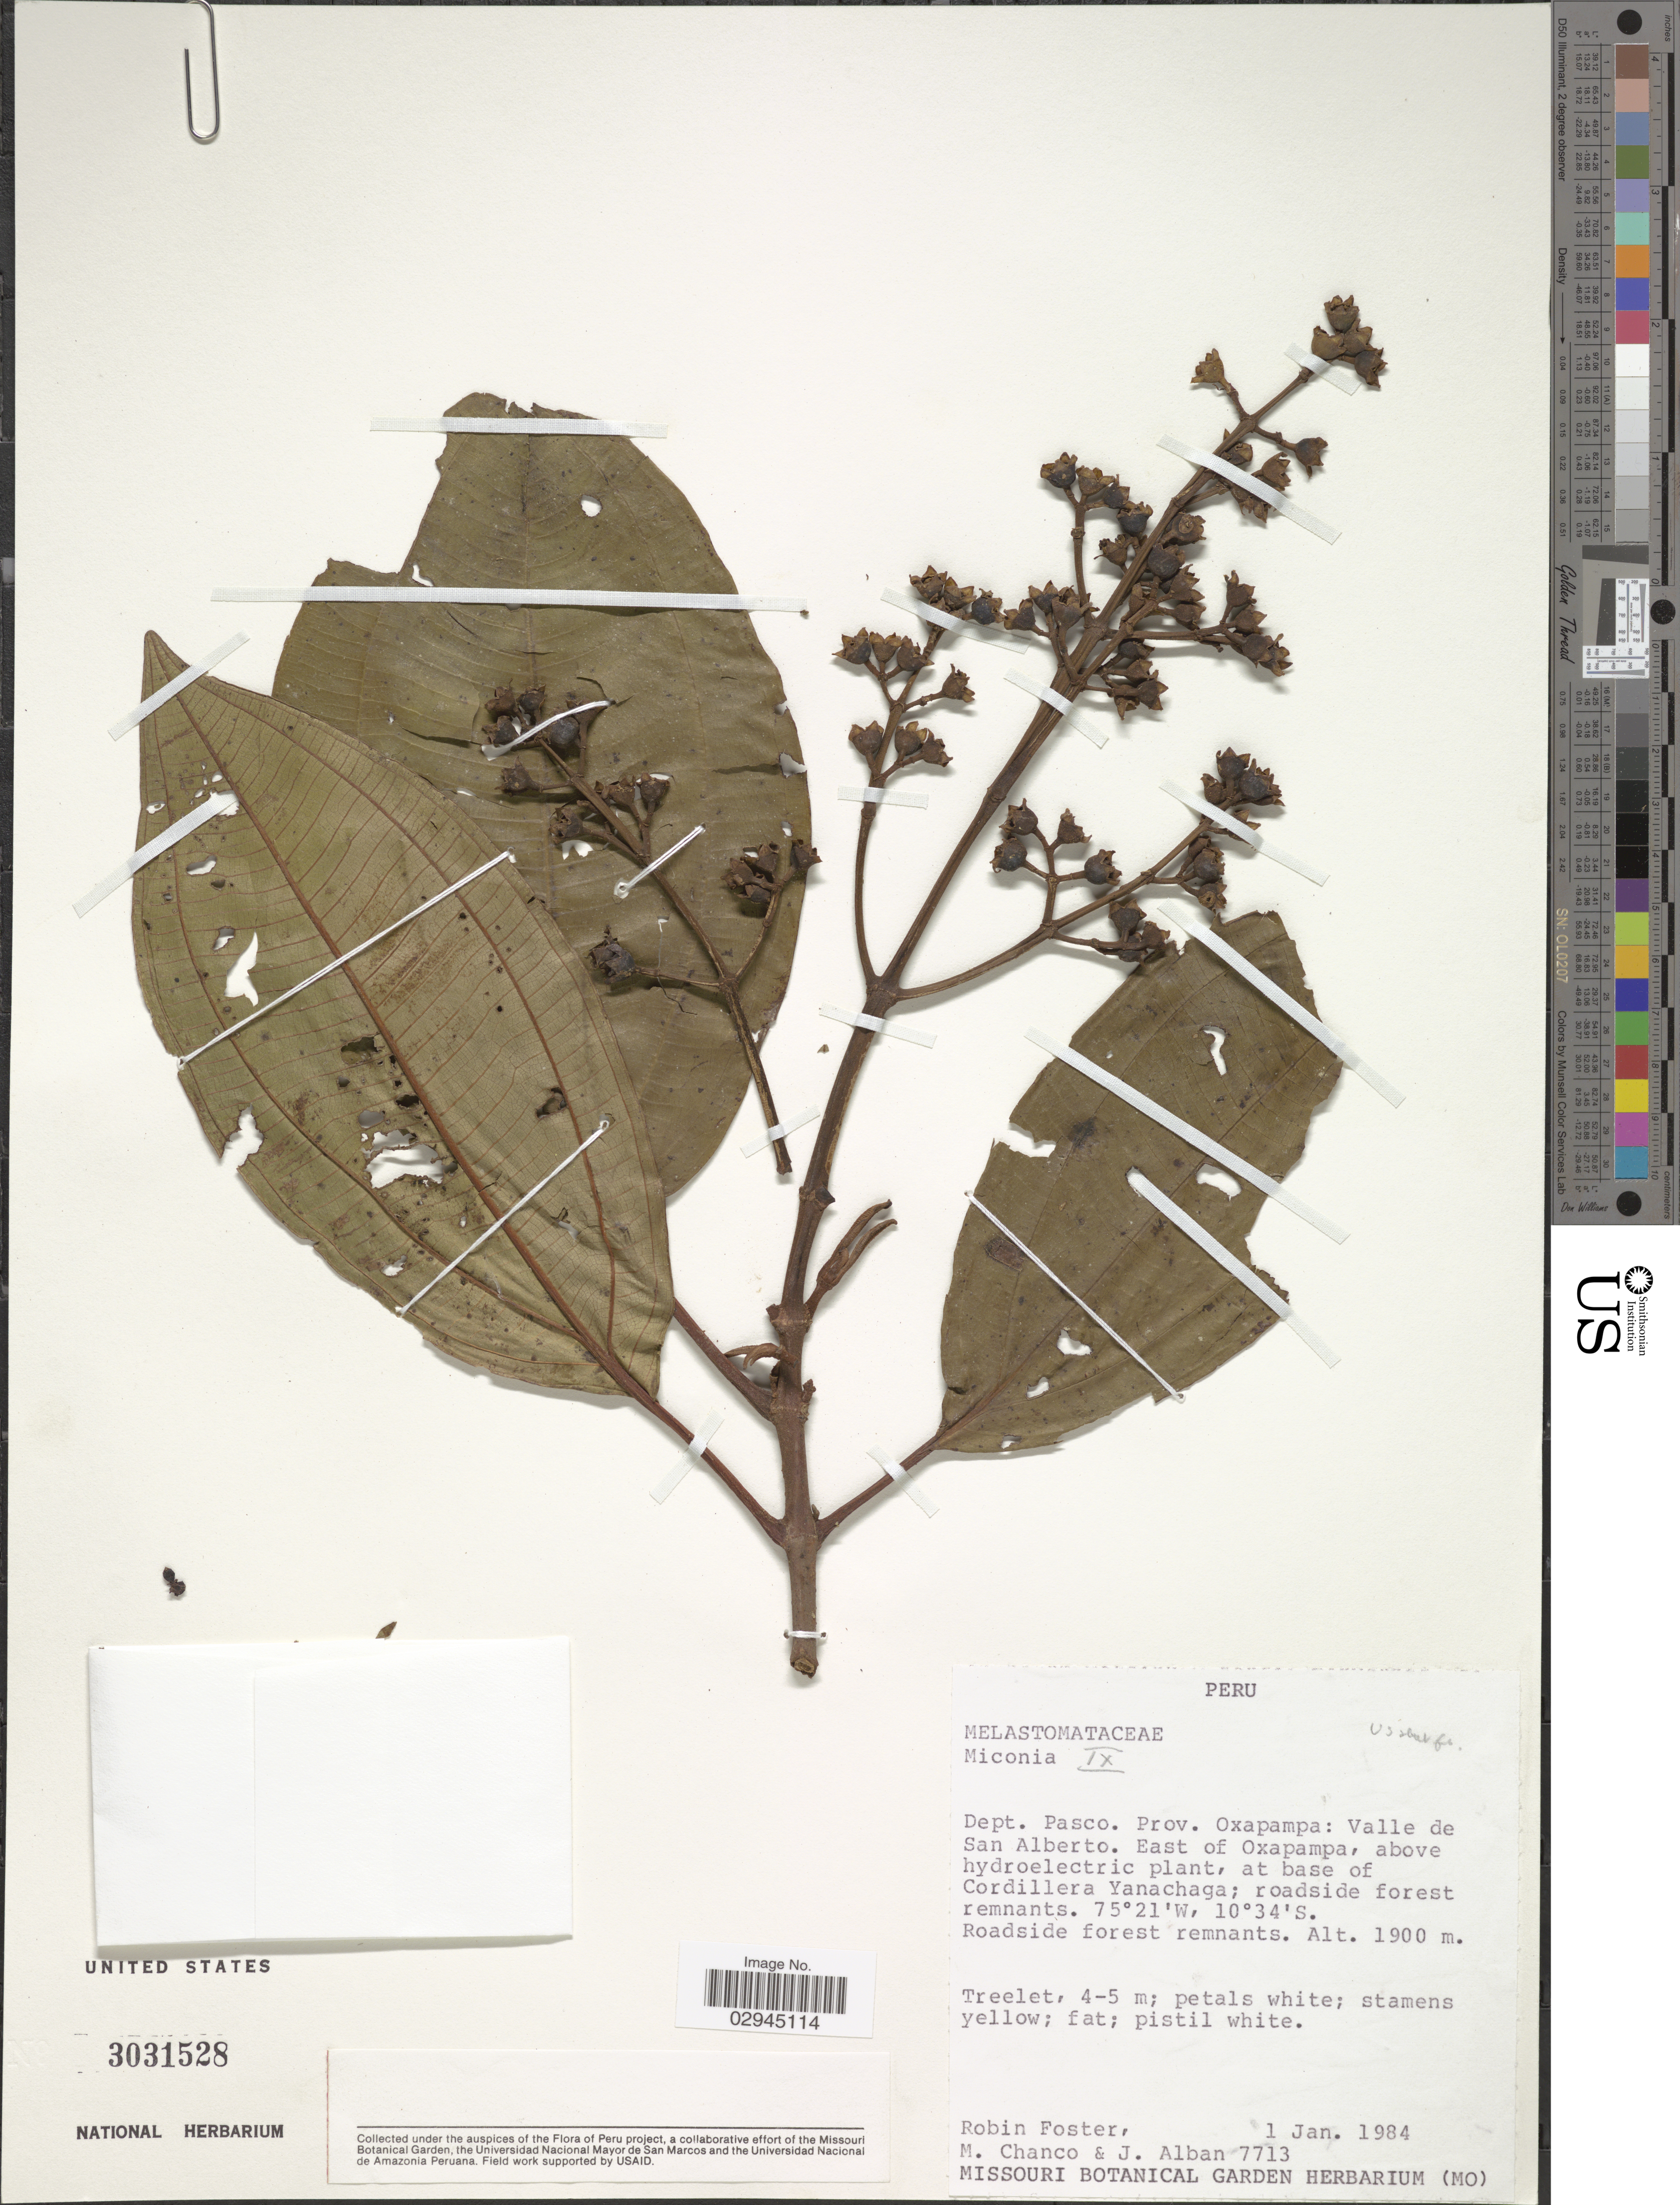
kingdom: Plantae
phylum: Tracheophyta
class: Magnoliopsida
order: Myrtales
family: Melastomataceae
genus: Miconia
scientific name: Miconia floribunda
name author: (Bonpl.) DC.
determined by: Michelangeli, F. A.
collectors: R. B. Foster, M. Chanco & J. Alban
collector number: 7713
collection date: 1984-01-01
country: Peru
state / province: Pasco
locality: Dept. Pasco. Prov. Oxapampa: Valle de San Alberto. East of Oxapampa, above hydroelectric plant, at base of Cordillera Yanachaga.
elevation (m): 1900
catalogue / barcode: US 3031528